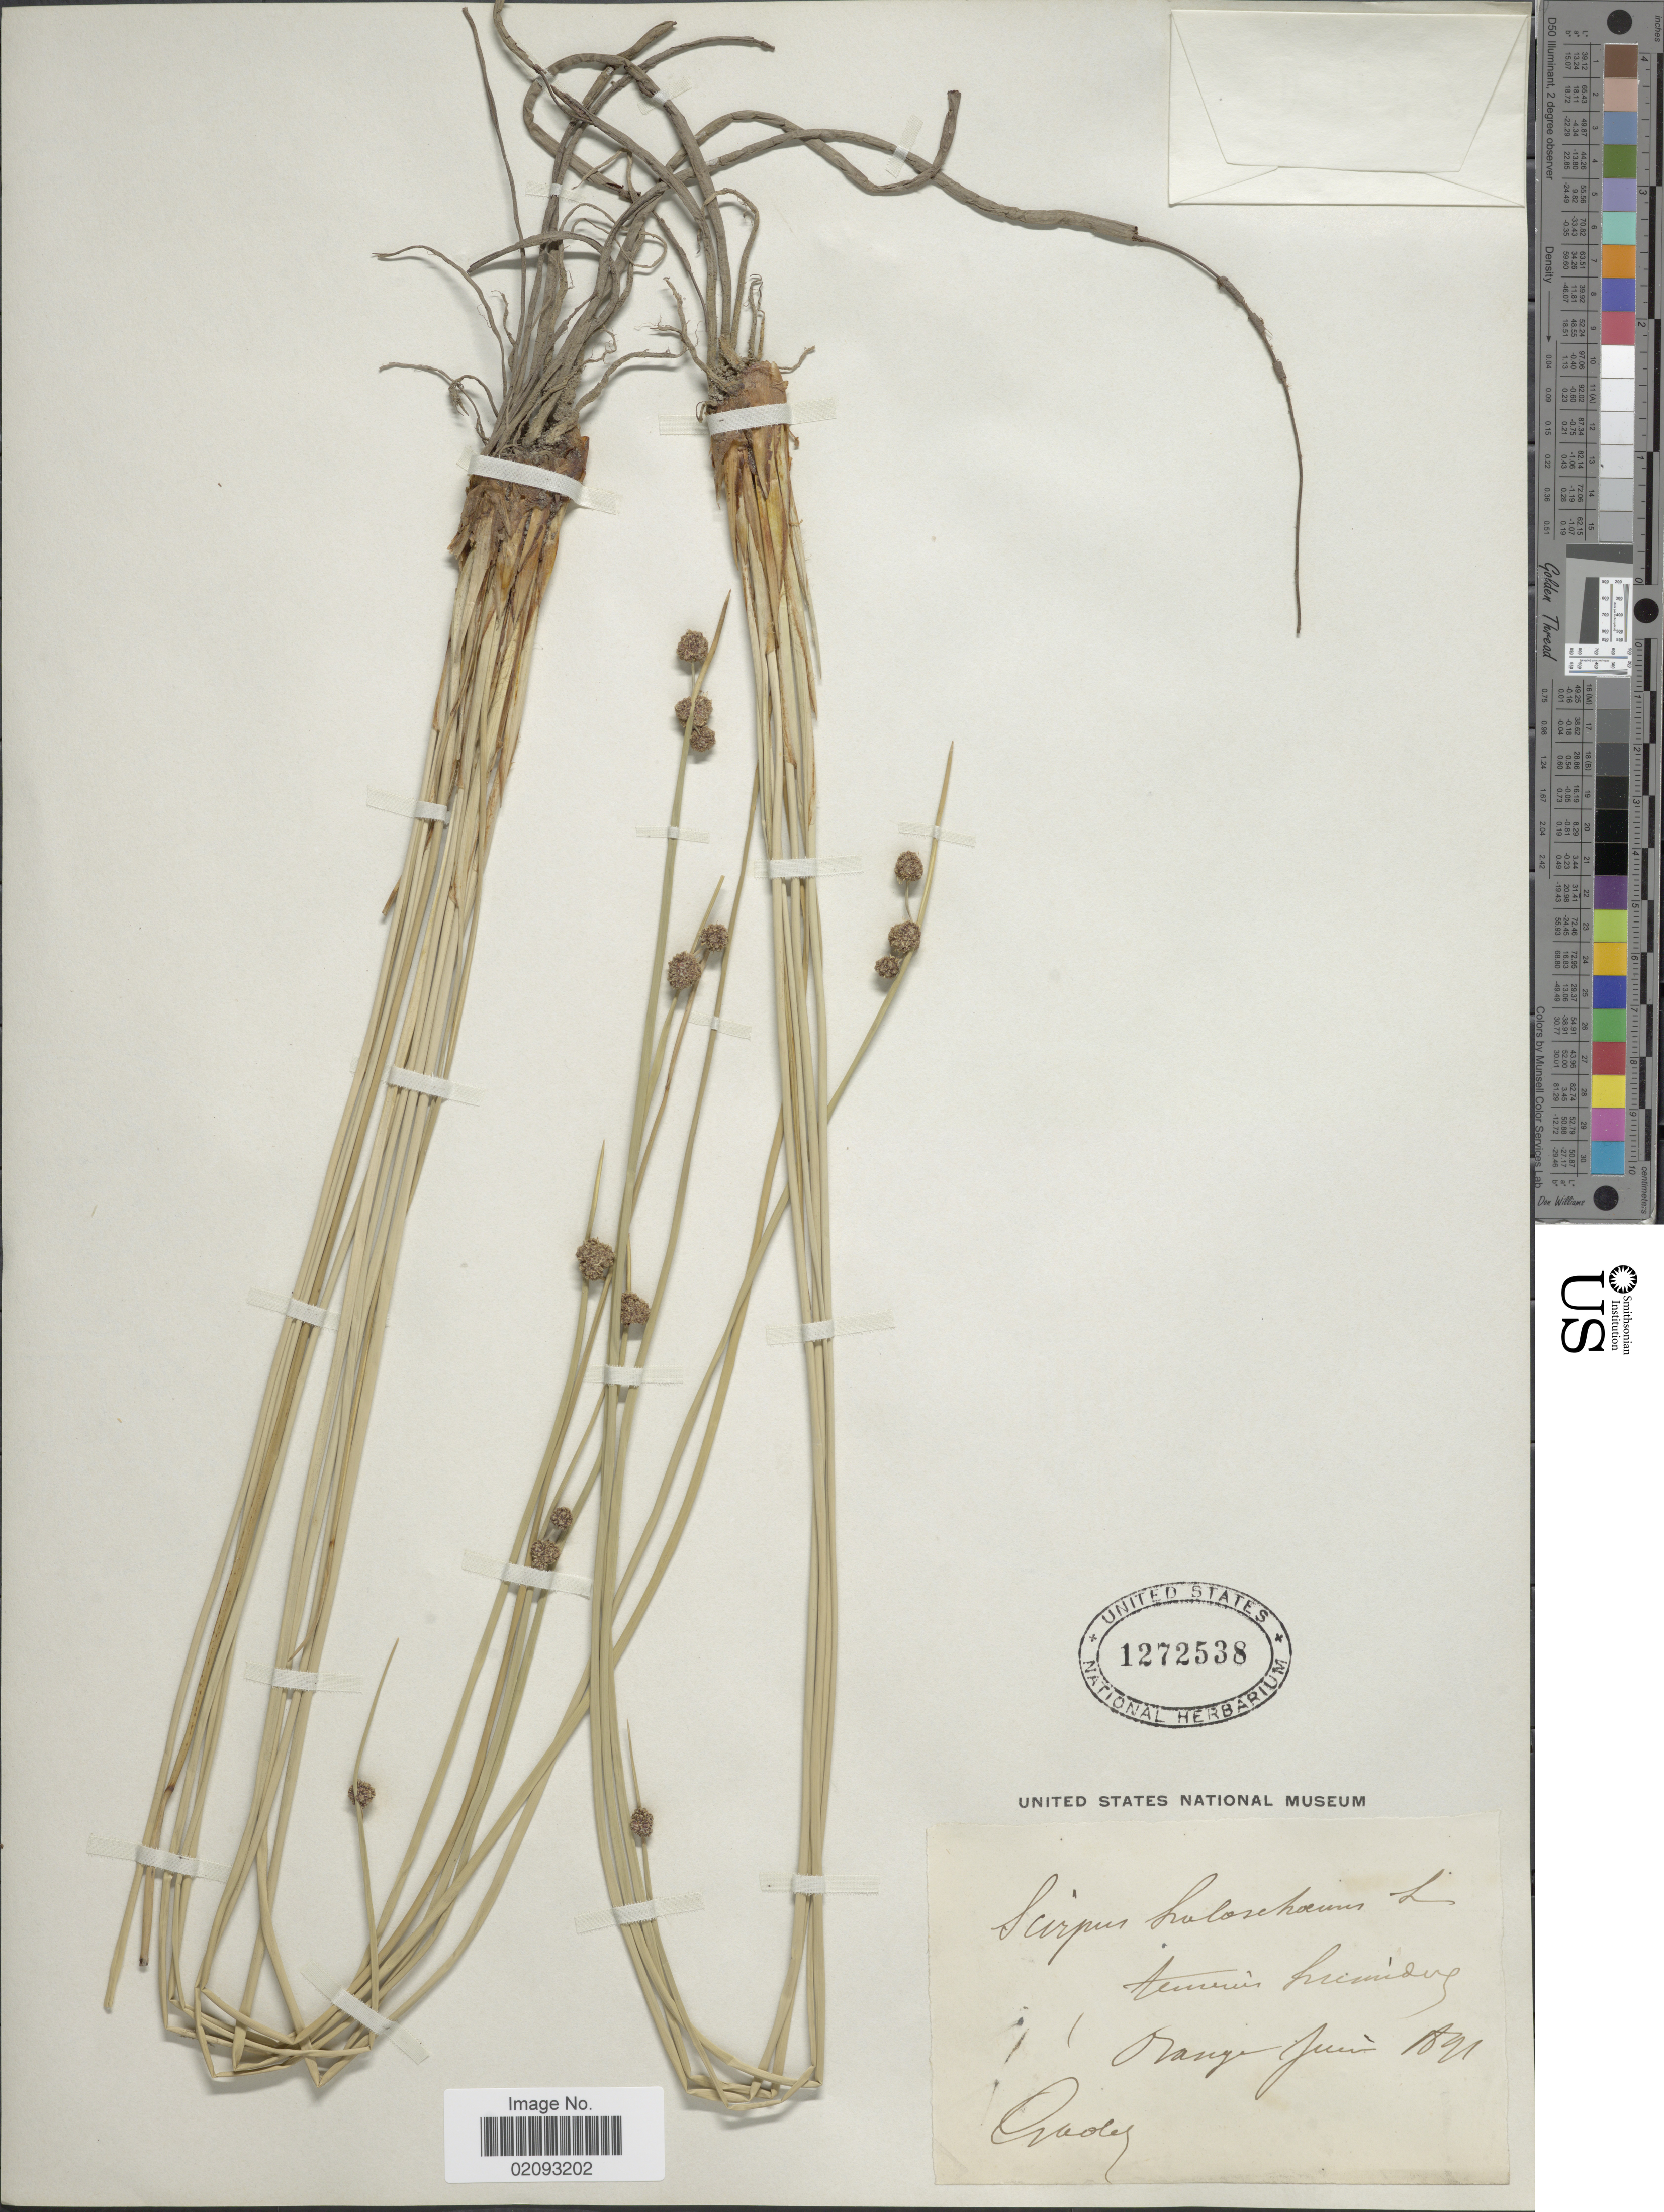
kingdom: Plantae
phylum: Tracheophyta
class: Liliopsida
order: Poales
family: Cyperaceae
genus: Scirpoides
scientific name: Scirpoides holoschoenus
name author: (L.) Soják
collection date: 1891-06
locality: Orange [interpreted]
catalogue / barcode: US 1272538